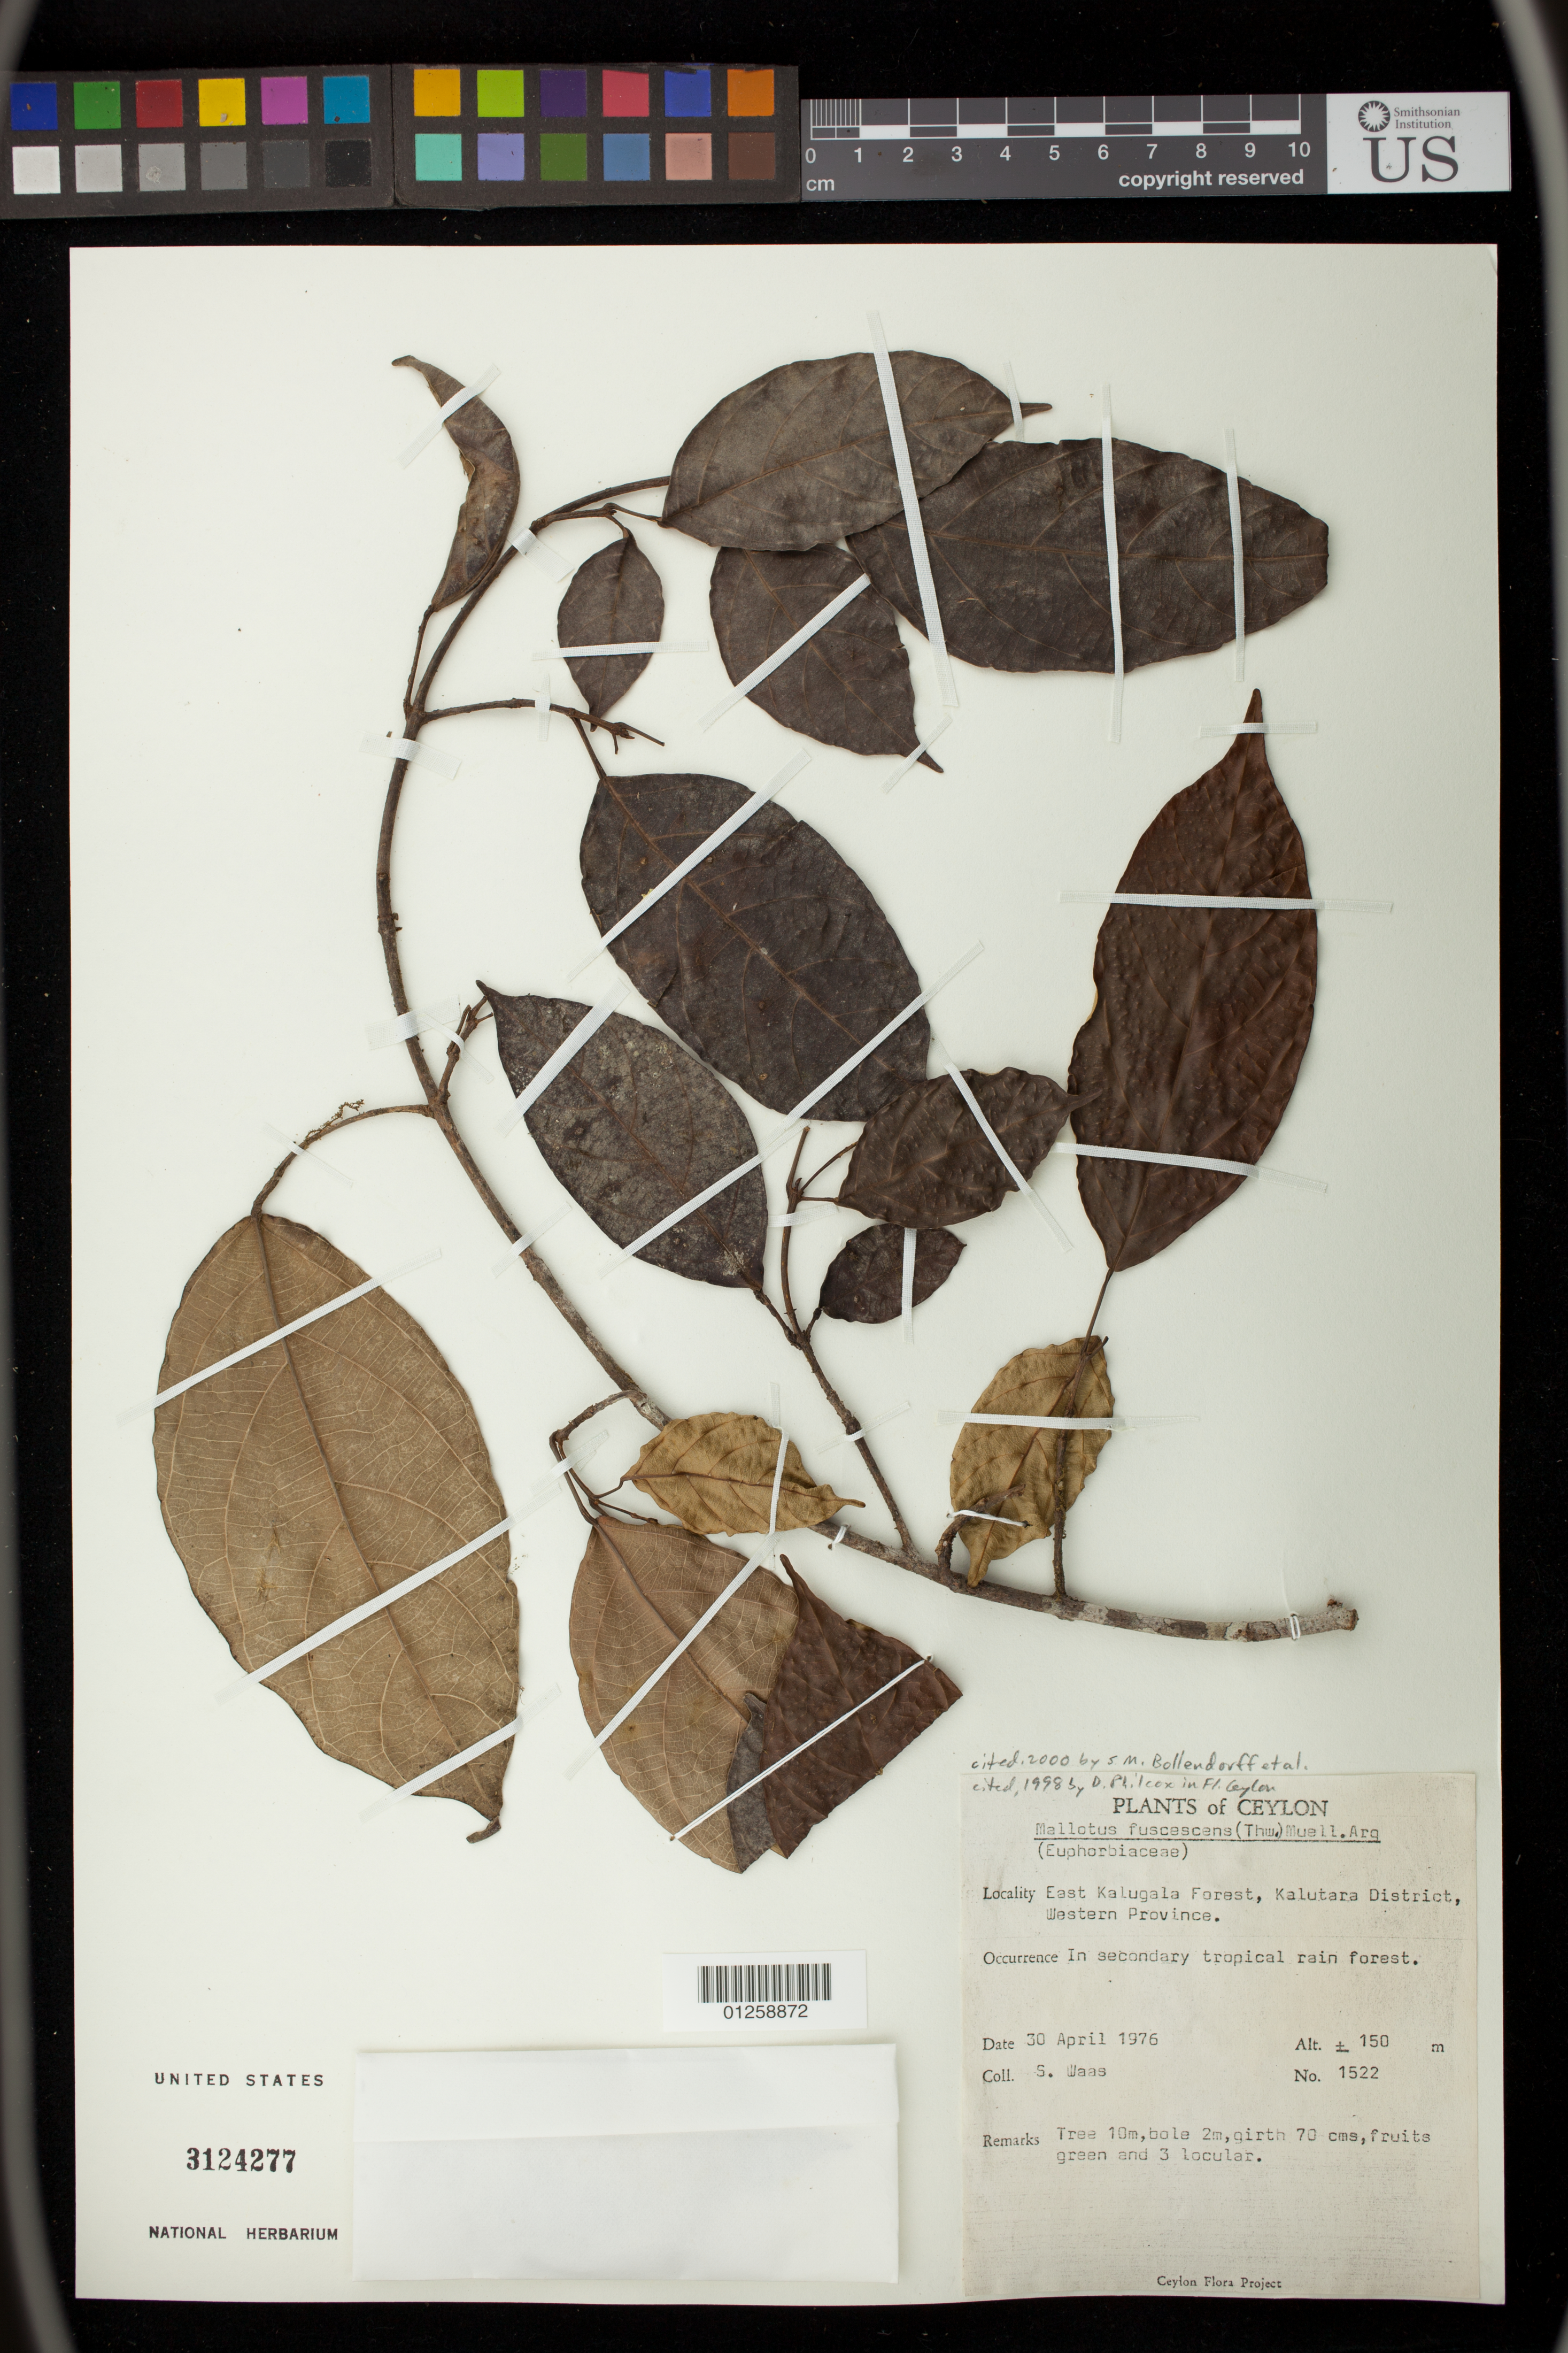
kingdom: Plantae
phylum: Tracheophyta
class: Magnoliopsida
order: Malpighiales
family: Euphorbiaceae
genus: Mallotus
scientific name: Mallotus fuscescens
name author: (Thwaites) Müll. Arg.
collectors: S. Waas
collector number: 4855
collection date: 1976-04-30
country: Sri Lanka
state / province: Western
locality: East Kalugala Forest, Kalutara District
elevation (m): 150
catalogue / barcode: US 3124277